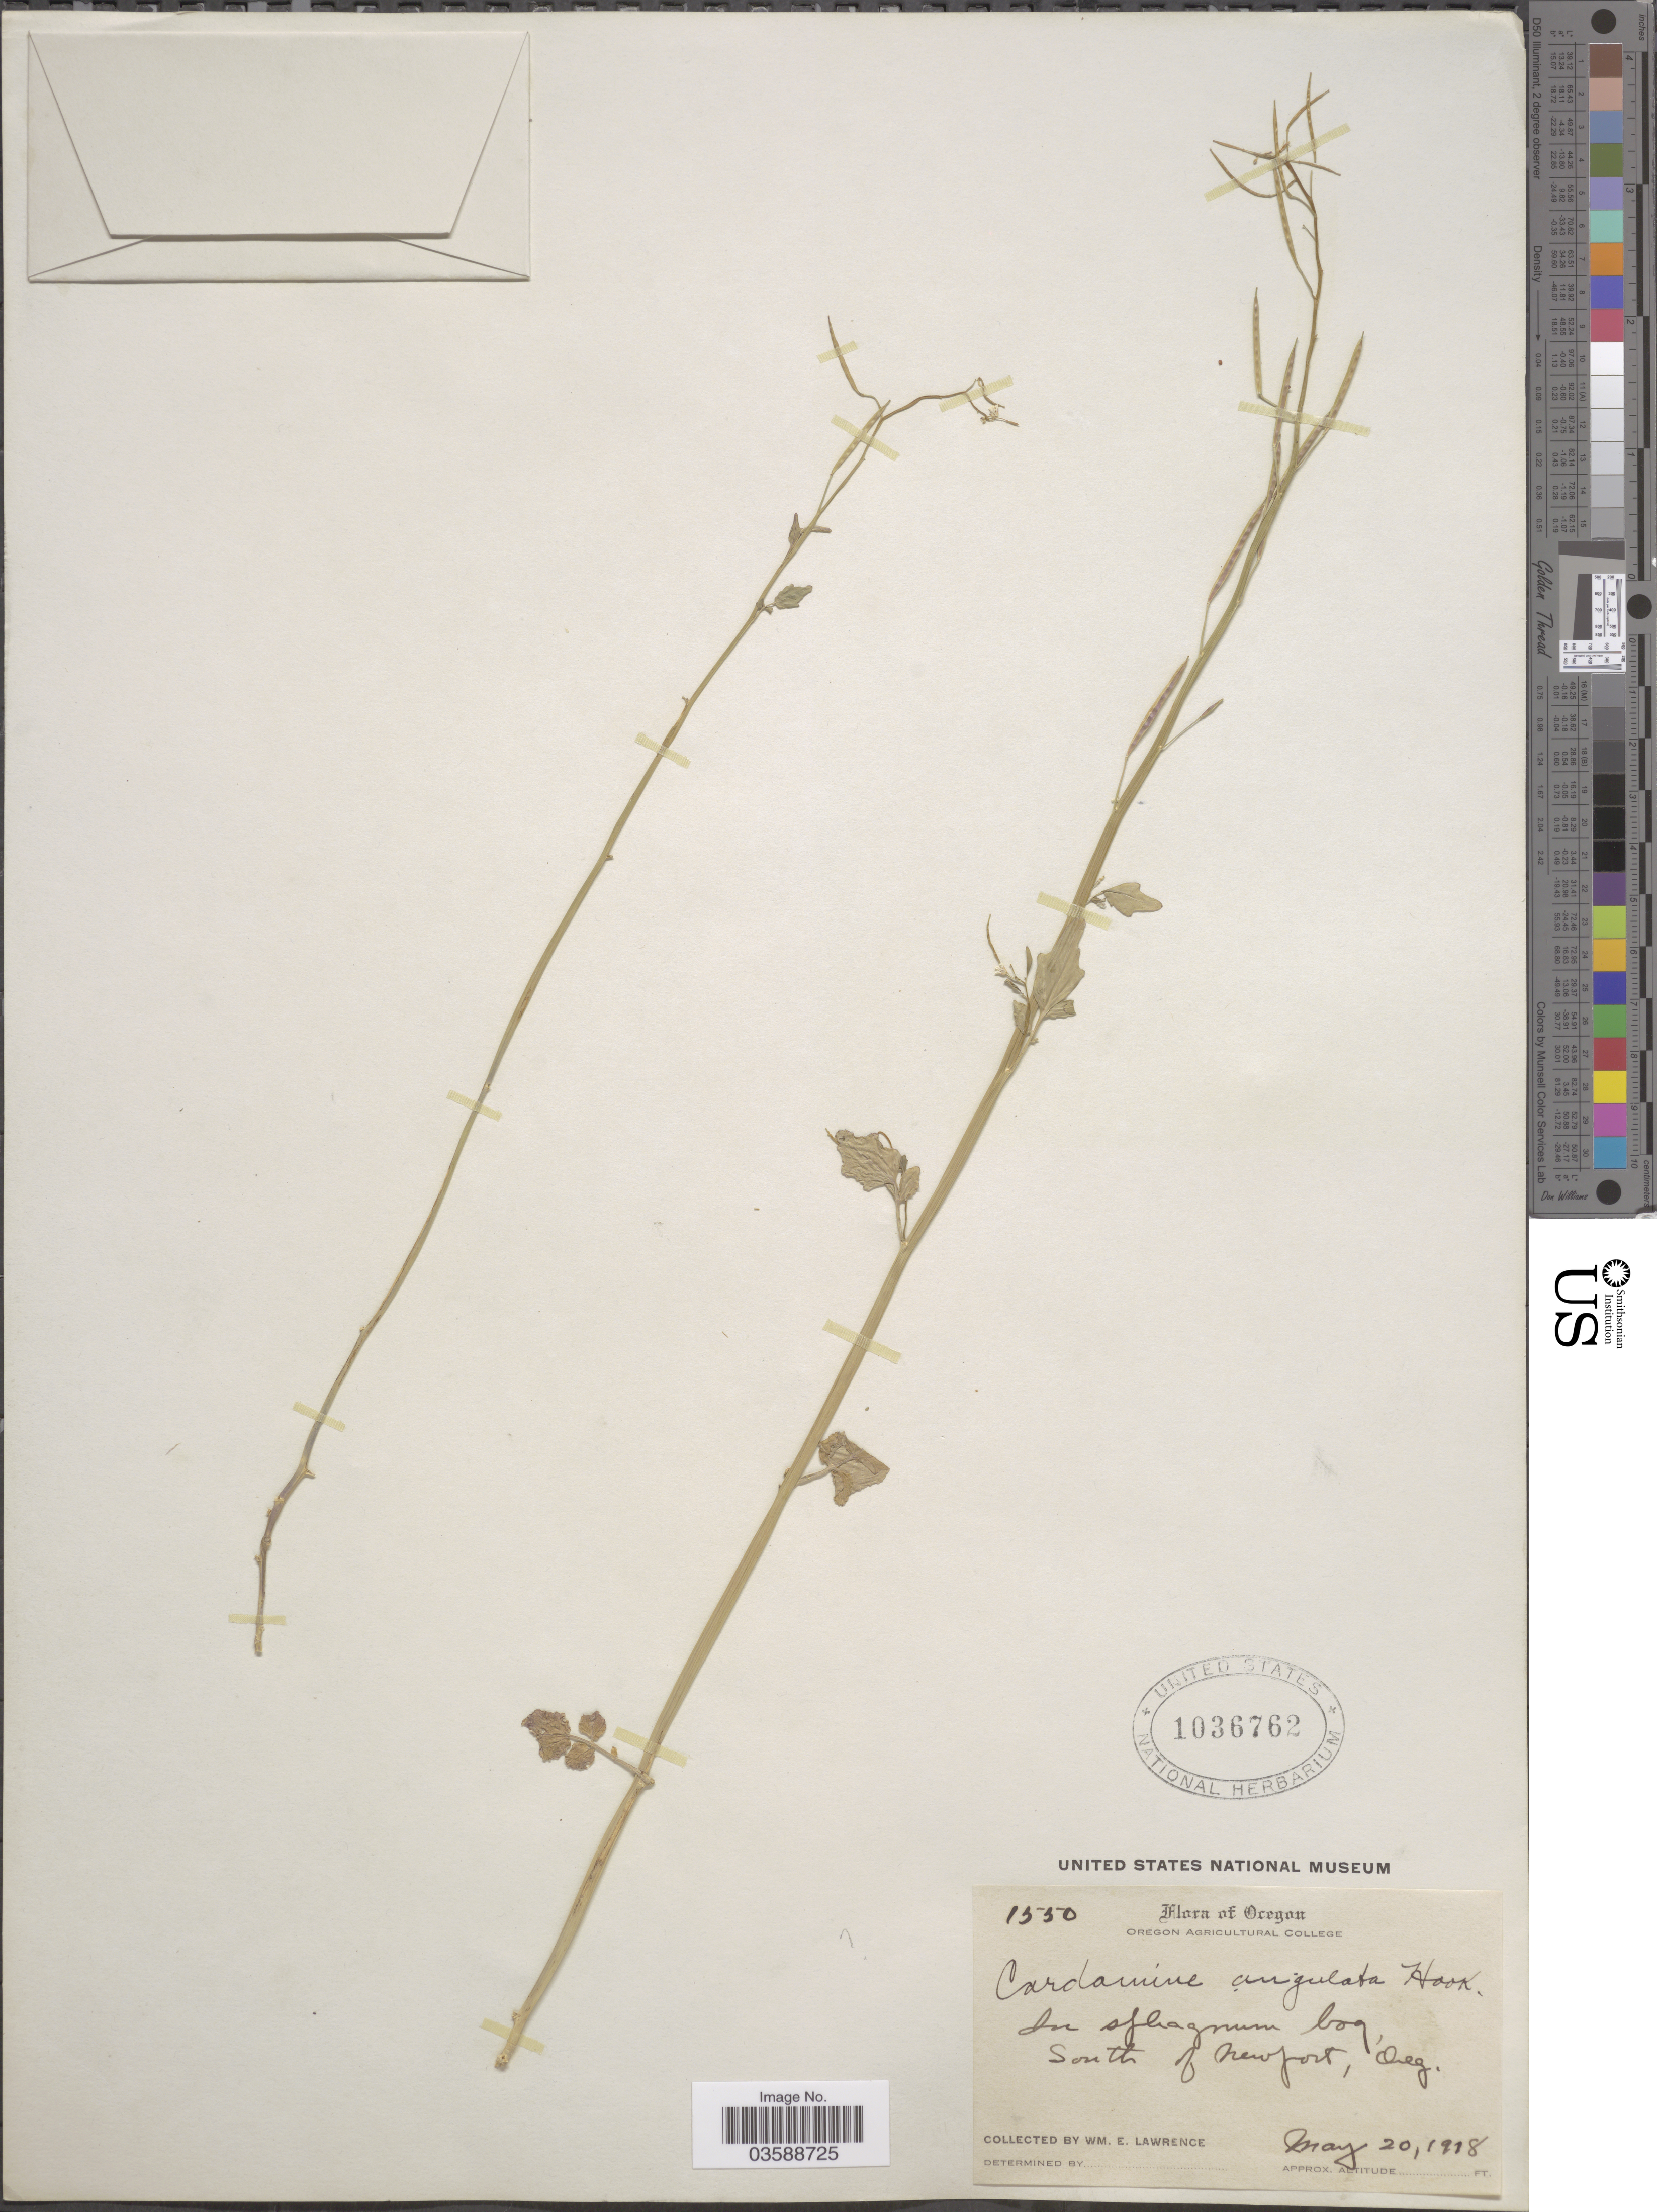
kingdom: Plantae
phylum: Tracheophyta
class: Magnoliopsida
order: Brassicales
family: Brassicaceae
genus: Cardamine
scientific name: Cardamine angulata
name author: Hook.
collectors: W. Lawrence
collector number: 1550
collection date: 1918-05-20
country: United States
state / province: Oregon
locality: South of Newport.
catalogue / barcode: US 1036762